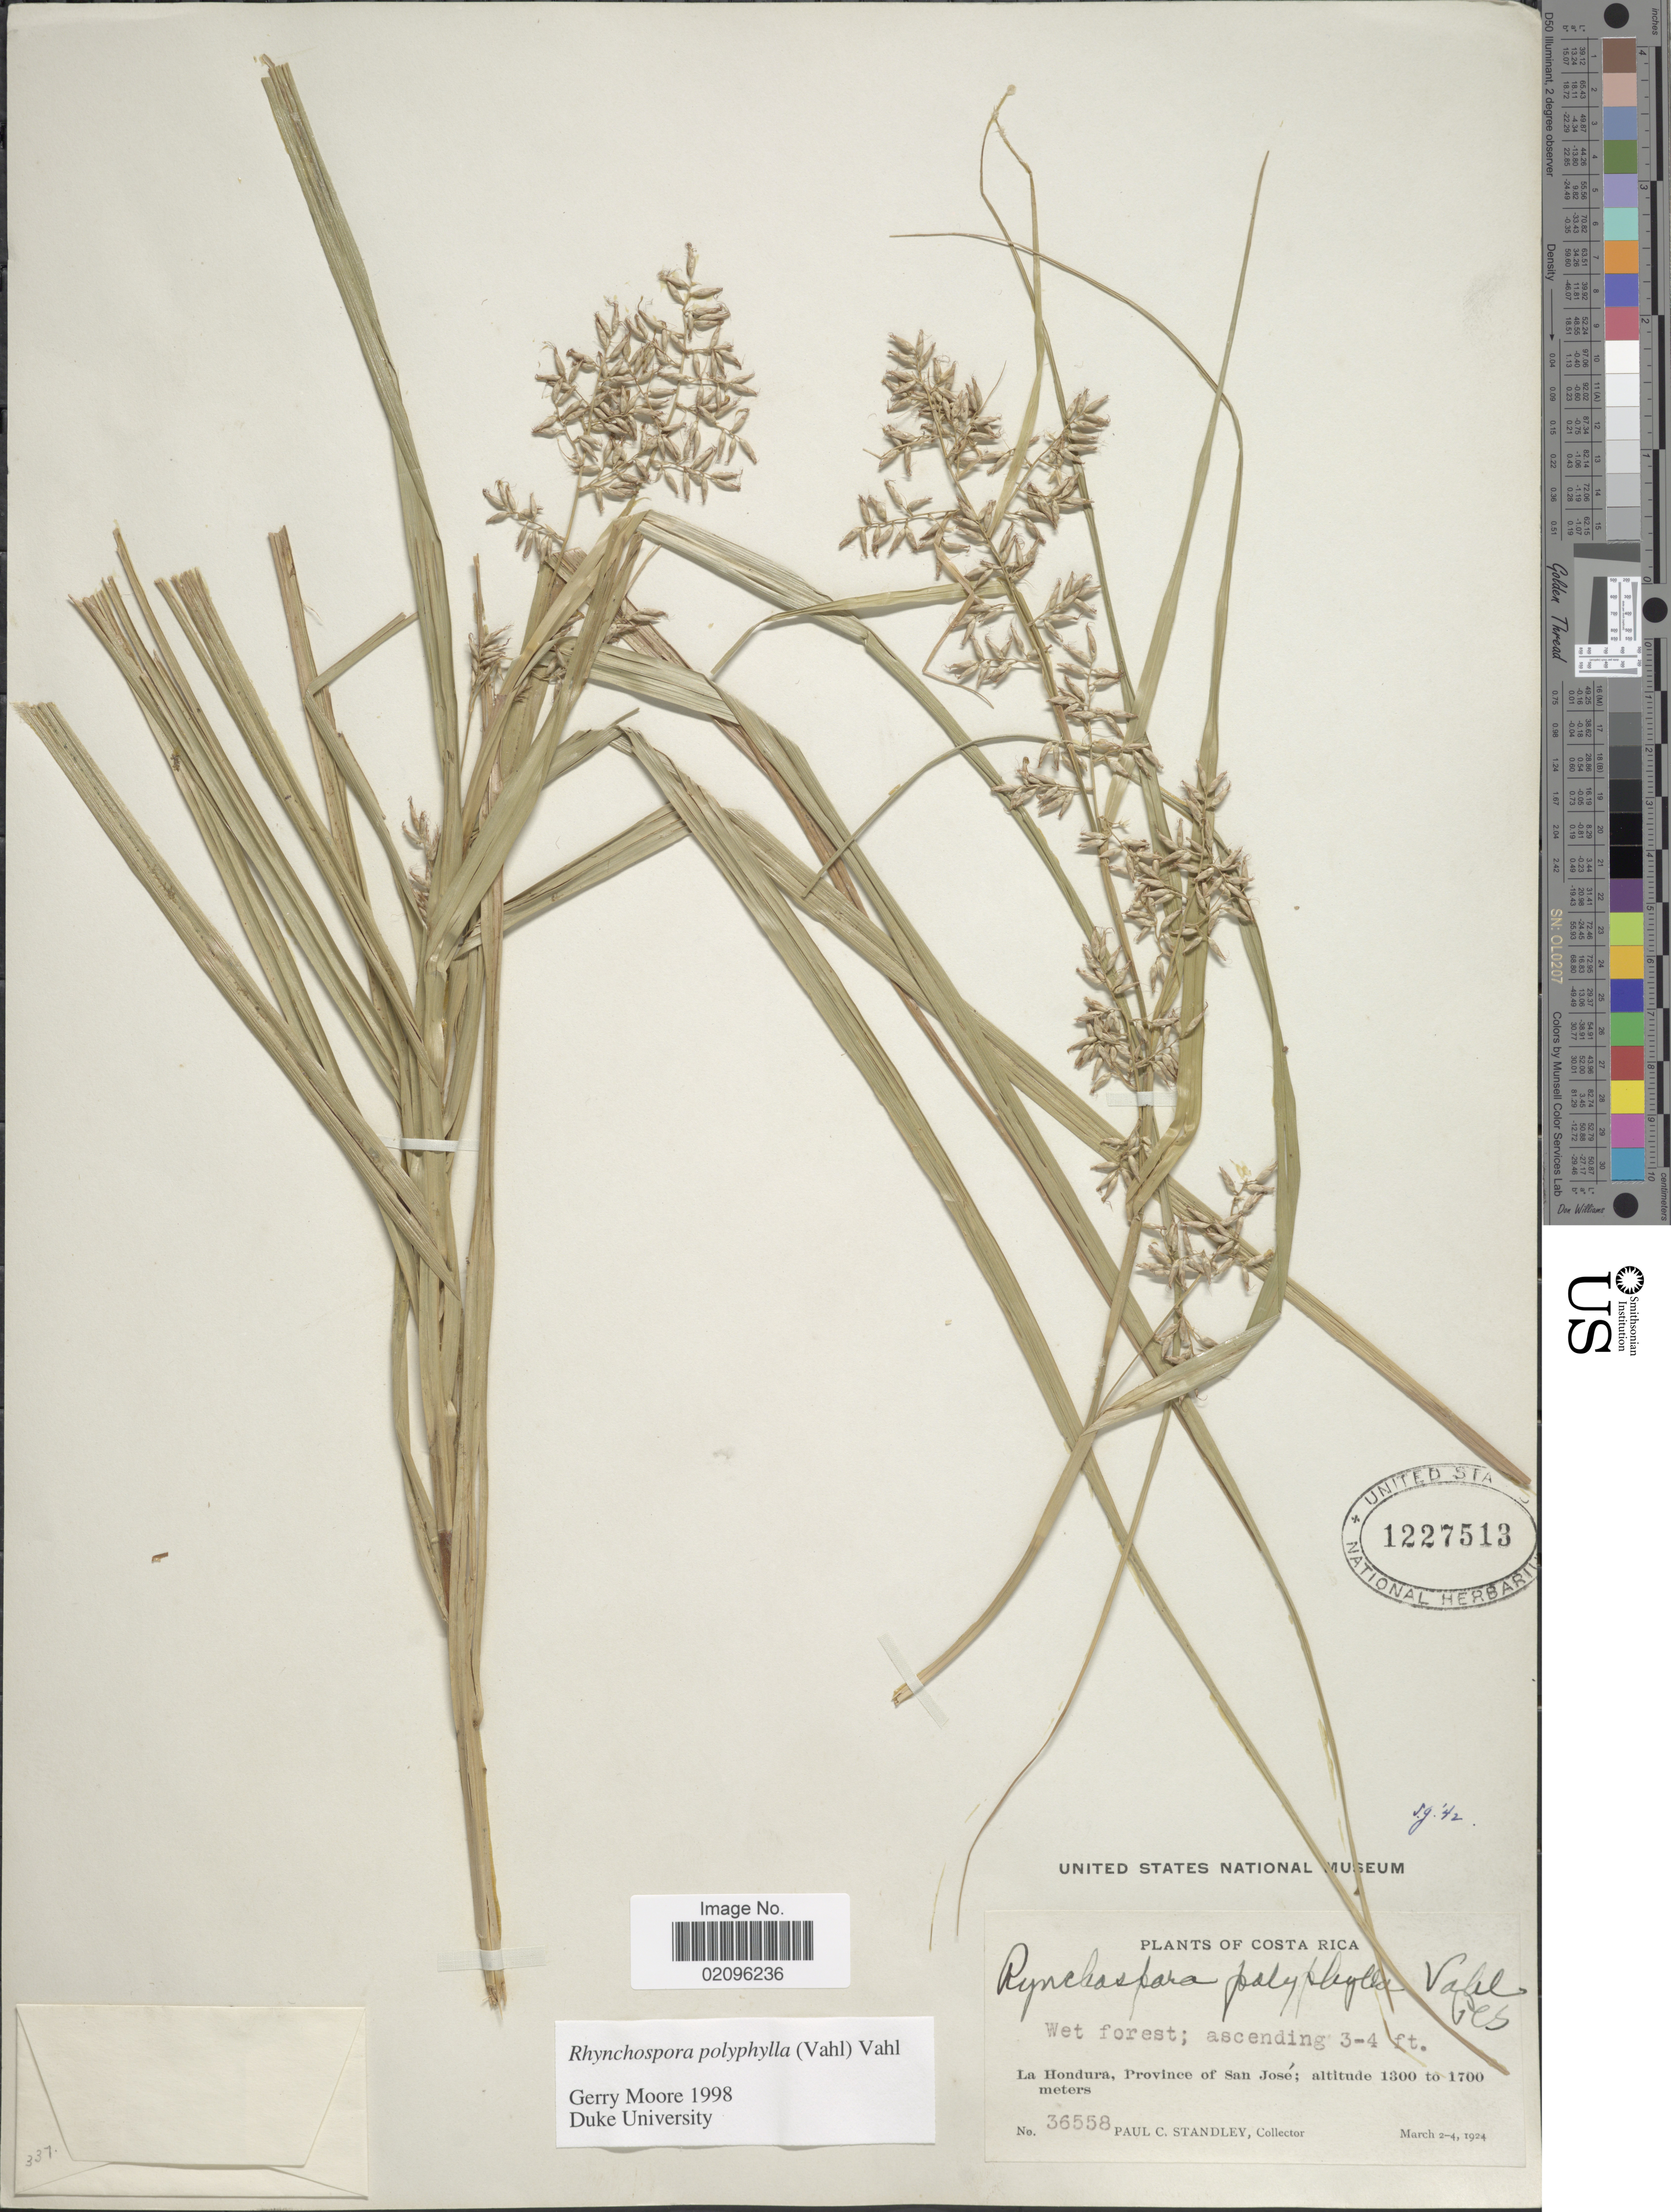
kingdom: Plantae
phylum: Tracheophyta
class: Liliopsida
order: Poales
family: Cyperaceae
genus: Rhynchospora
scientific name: Rhynchospora polyphylla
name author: (Vahl) Vahl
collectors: P. C. Standley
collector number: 36558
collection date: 1924-03-02/1924-03-04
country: Costa Rica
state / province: San José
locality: La Hondura.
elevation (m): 1300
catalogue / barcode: US 1227513